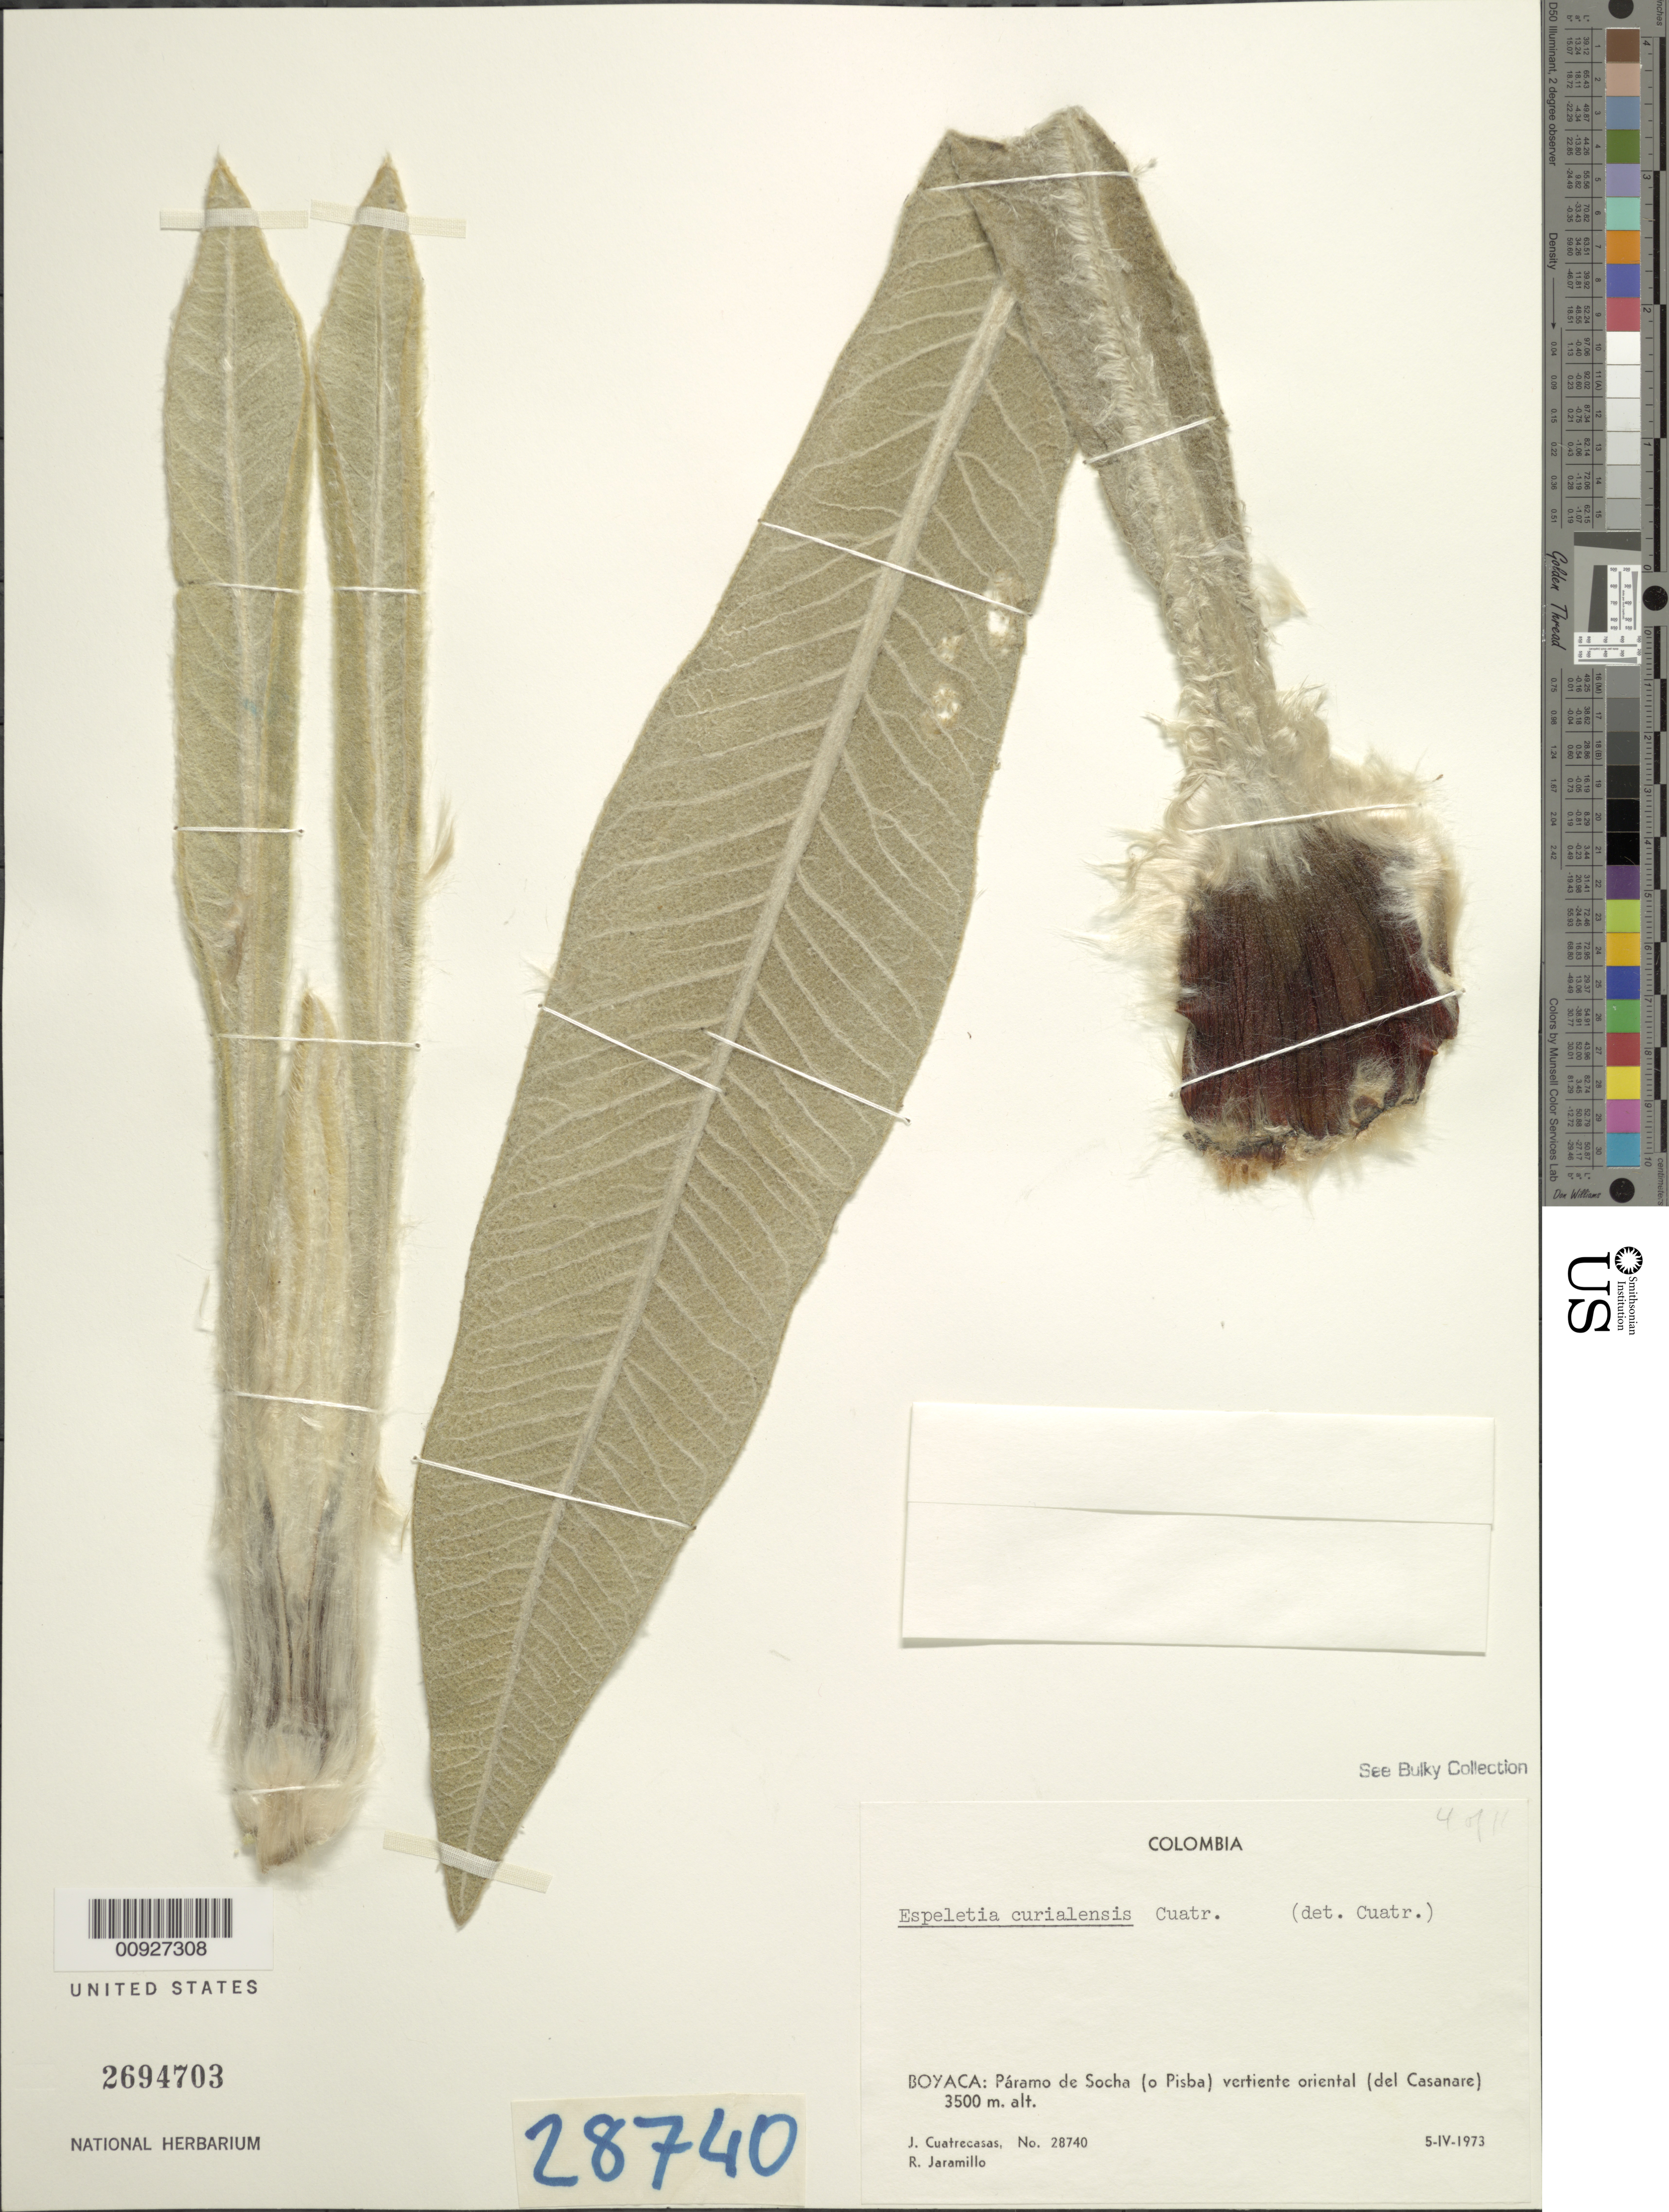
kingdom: Plantae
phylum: Tracheophyta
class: Magnoliopsida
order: Asterales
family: Asteraceae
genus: Espeletia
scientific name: Espeletia curialensis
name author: Cuatrec.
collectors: J. Cuatrecasas & R. Jaramillo M.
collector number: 28740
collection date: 1973-04-05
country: Colombia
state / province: Boyacá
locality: P. de Socha (o Pisba). Páramo de Socha (o Pisba) vertiente oriental (del Casanare)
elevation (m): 3500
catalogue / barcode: US 2694703